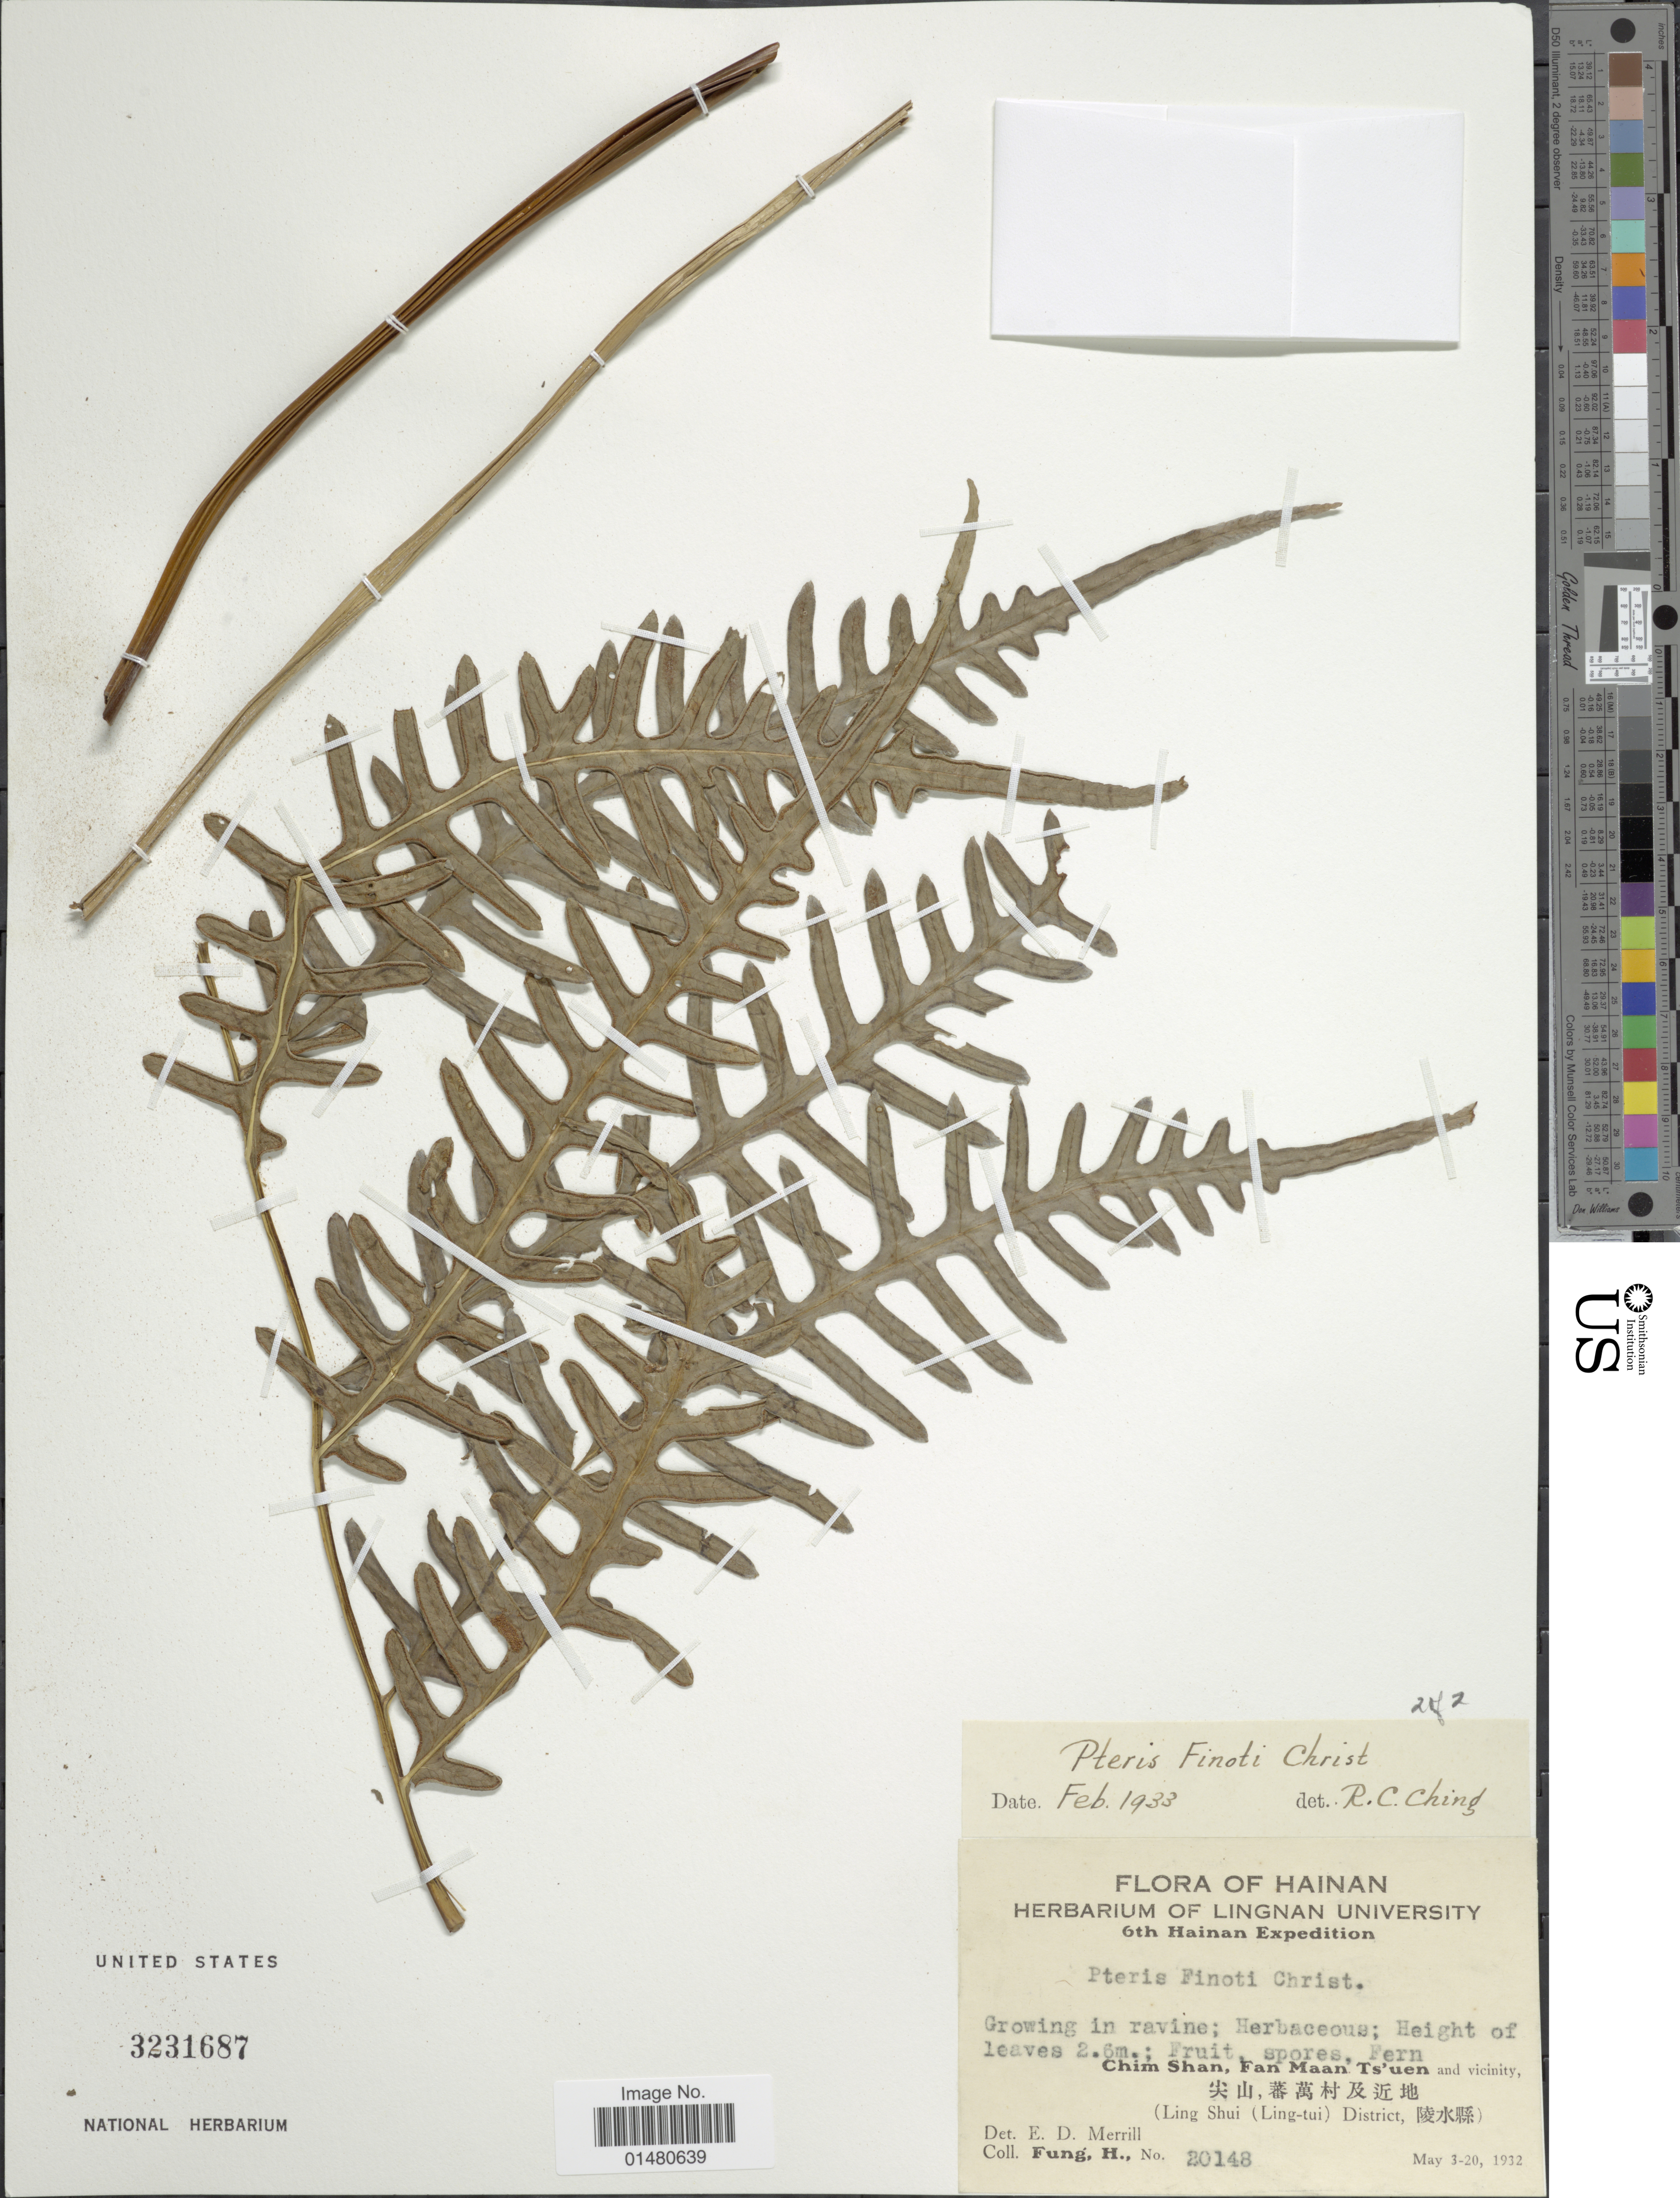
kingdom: Plantae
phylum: Tracheophyta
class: Polypodiopsida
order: Polypodiales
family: Pteridaceae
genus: Pteris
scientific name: Pteris finotii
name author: Christ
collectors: H. Fung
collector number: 20148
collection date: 1932-05-03/1932-05-20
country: China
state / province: Hainan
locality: Chim Shan, Fan Maan Ts'uen and vicinity, X, (Ling Shui (Ling-tui, District, X)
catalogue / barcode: US 3231687